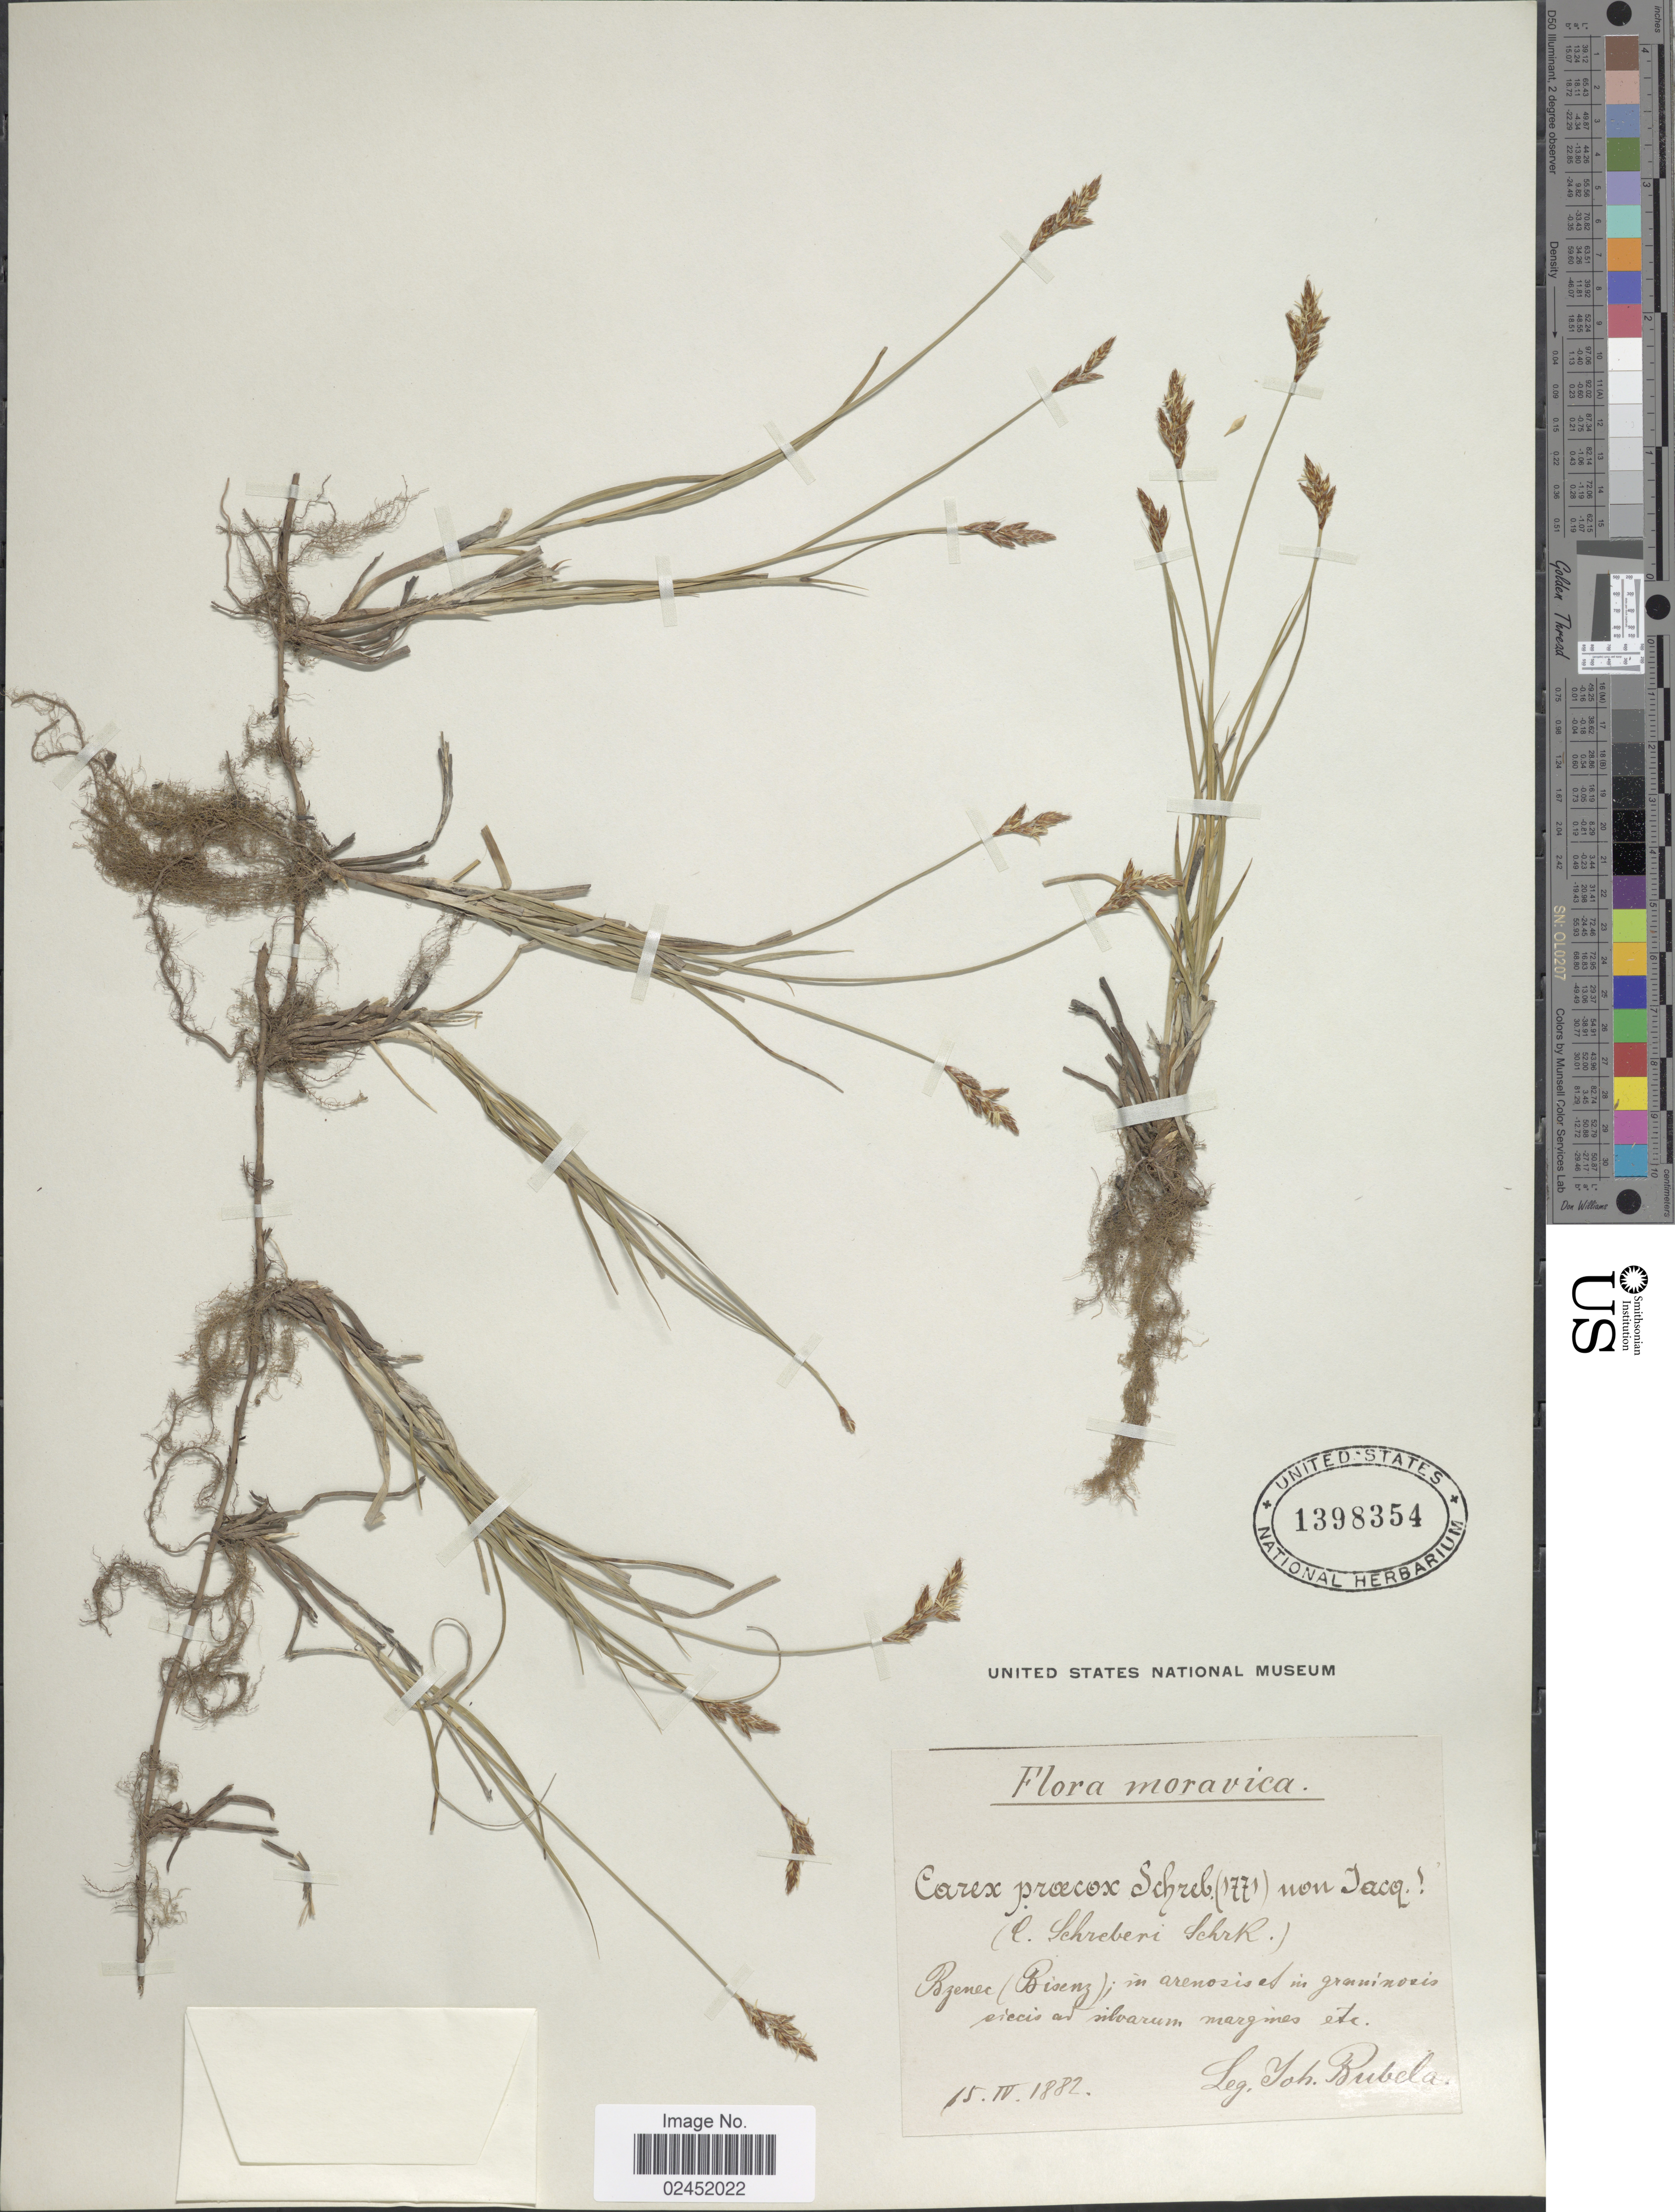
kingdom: Plantae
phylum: Tracheophyta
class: Liliopsida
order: Poales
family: Cyperaceae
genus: Carex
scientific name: Carex praecox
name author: Schreb.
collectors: J. Bubela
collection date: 1882-04-15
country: Czechia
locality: Moravica, Bzenec (Bisenz); in arenosis et in graminosis siccis ad silvarum margines etc [interpreted]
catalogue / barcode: US 1398354